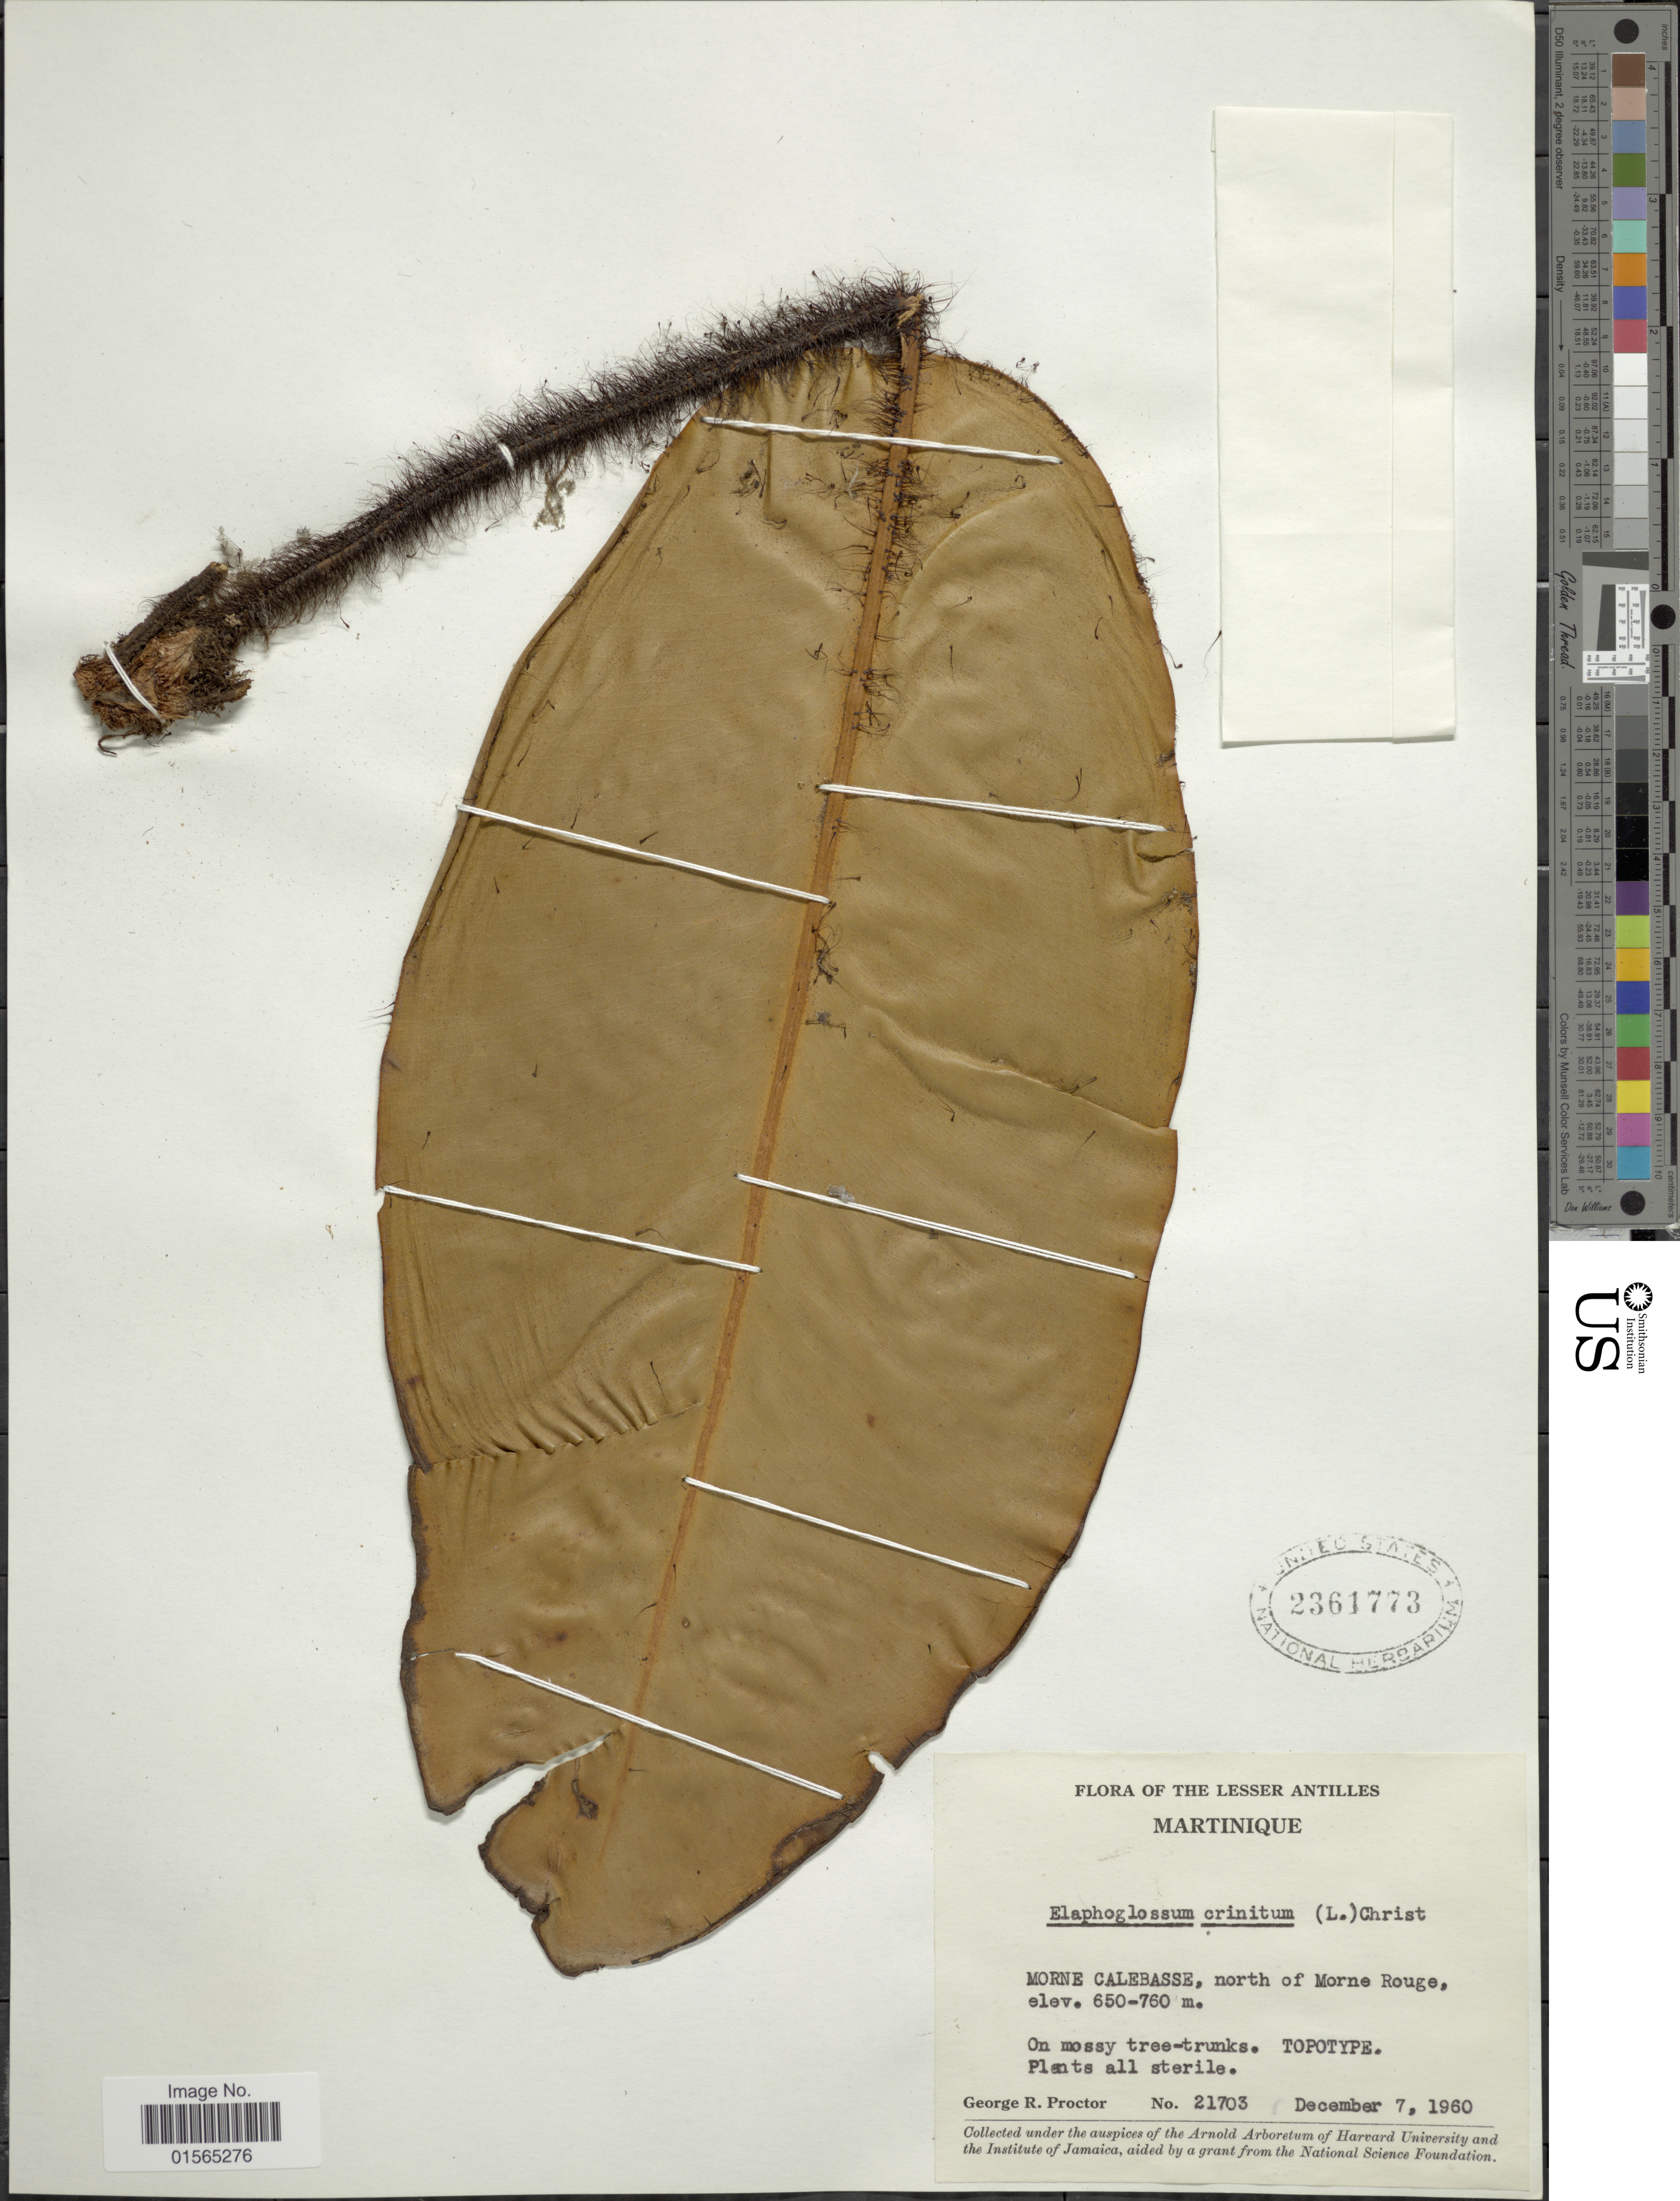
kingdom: Plantae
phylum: Tracheophyta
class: Polypodiopsida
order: Polypodiales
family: Dryopteridaceae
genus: Elaphoglossum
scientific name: Elaphoglossum crinitum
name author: (L.) Christ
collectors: G. R. Proctor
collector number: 21703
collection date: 1960-12-07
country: Martinique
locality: Morne Calebasse, north of Morne Rouge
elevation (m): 650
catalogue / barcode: US 2361773